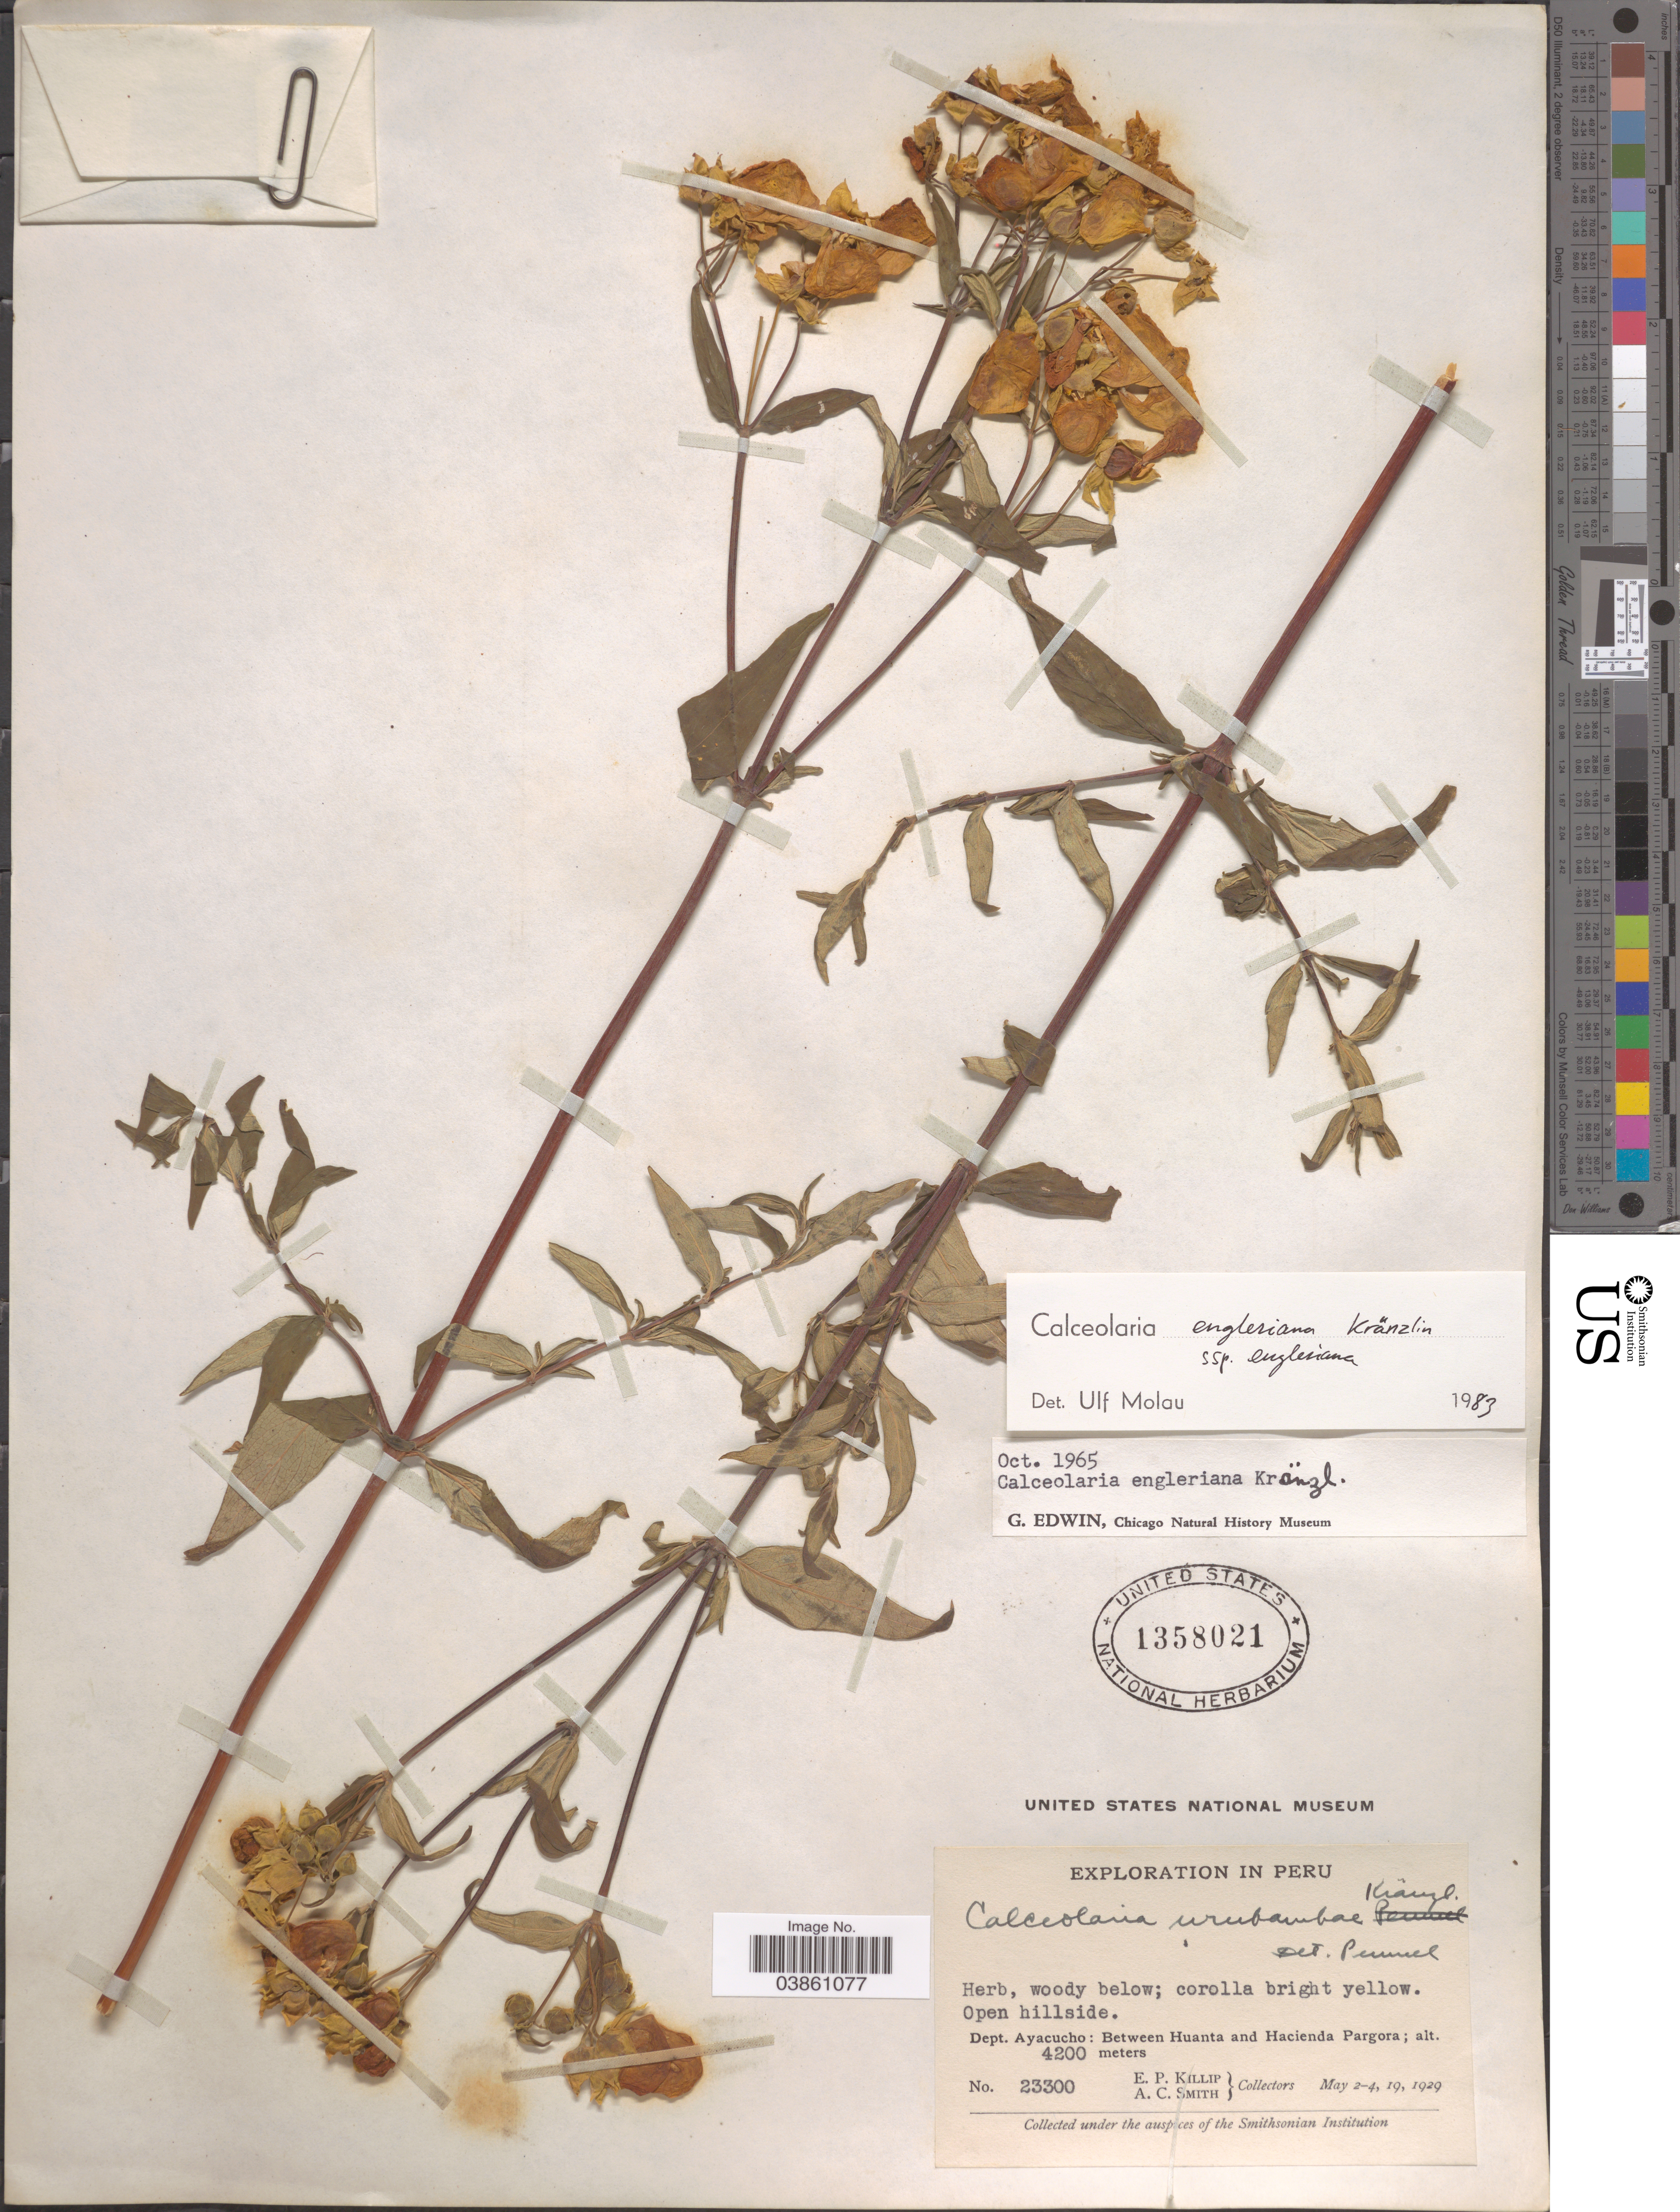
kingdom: Plantae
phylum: Tracheophyta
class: Magnoliopsida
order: Lamiales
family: Calceolariaceae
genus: Calceolaria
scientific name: Calceolaria engleriana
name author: Kraenzl.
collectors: E. P. Killip & A. C. Smith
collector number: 23300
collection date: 1929-05-02/1929-05-19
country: Peru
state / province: Ayacucho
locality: Dept. Ayacucho: Between Huanta and Hacienda Pargora.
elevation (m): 4200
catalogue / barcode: US 1358021